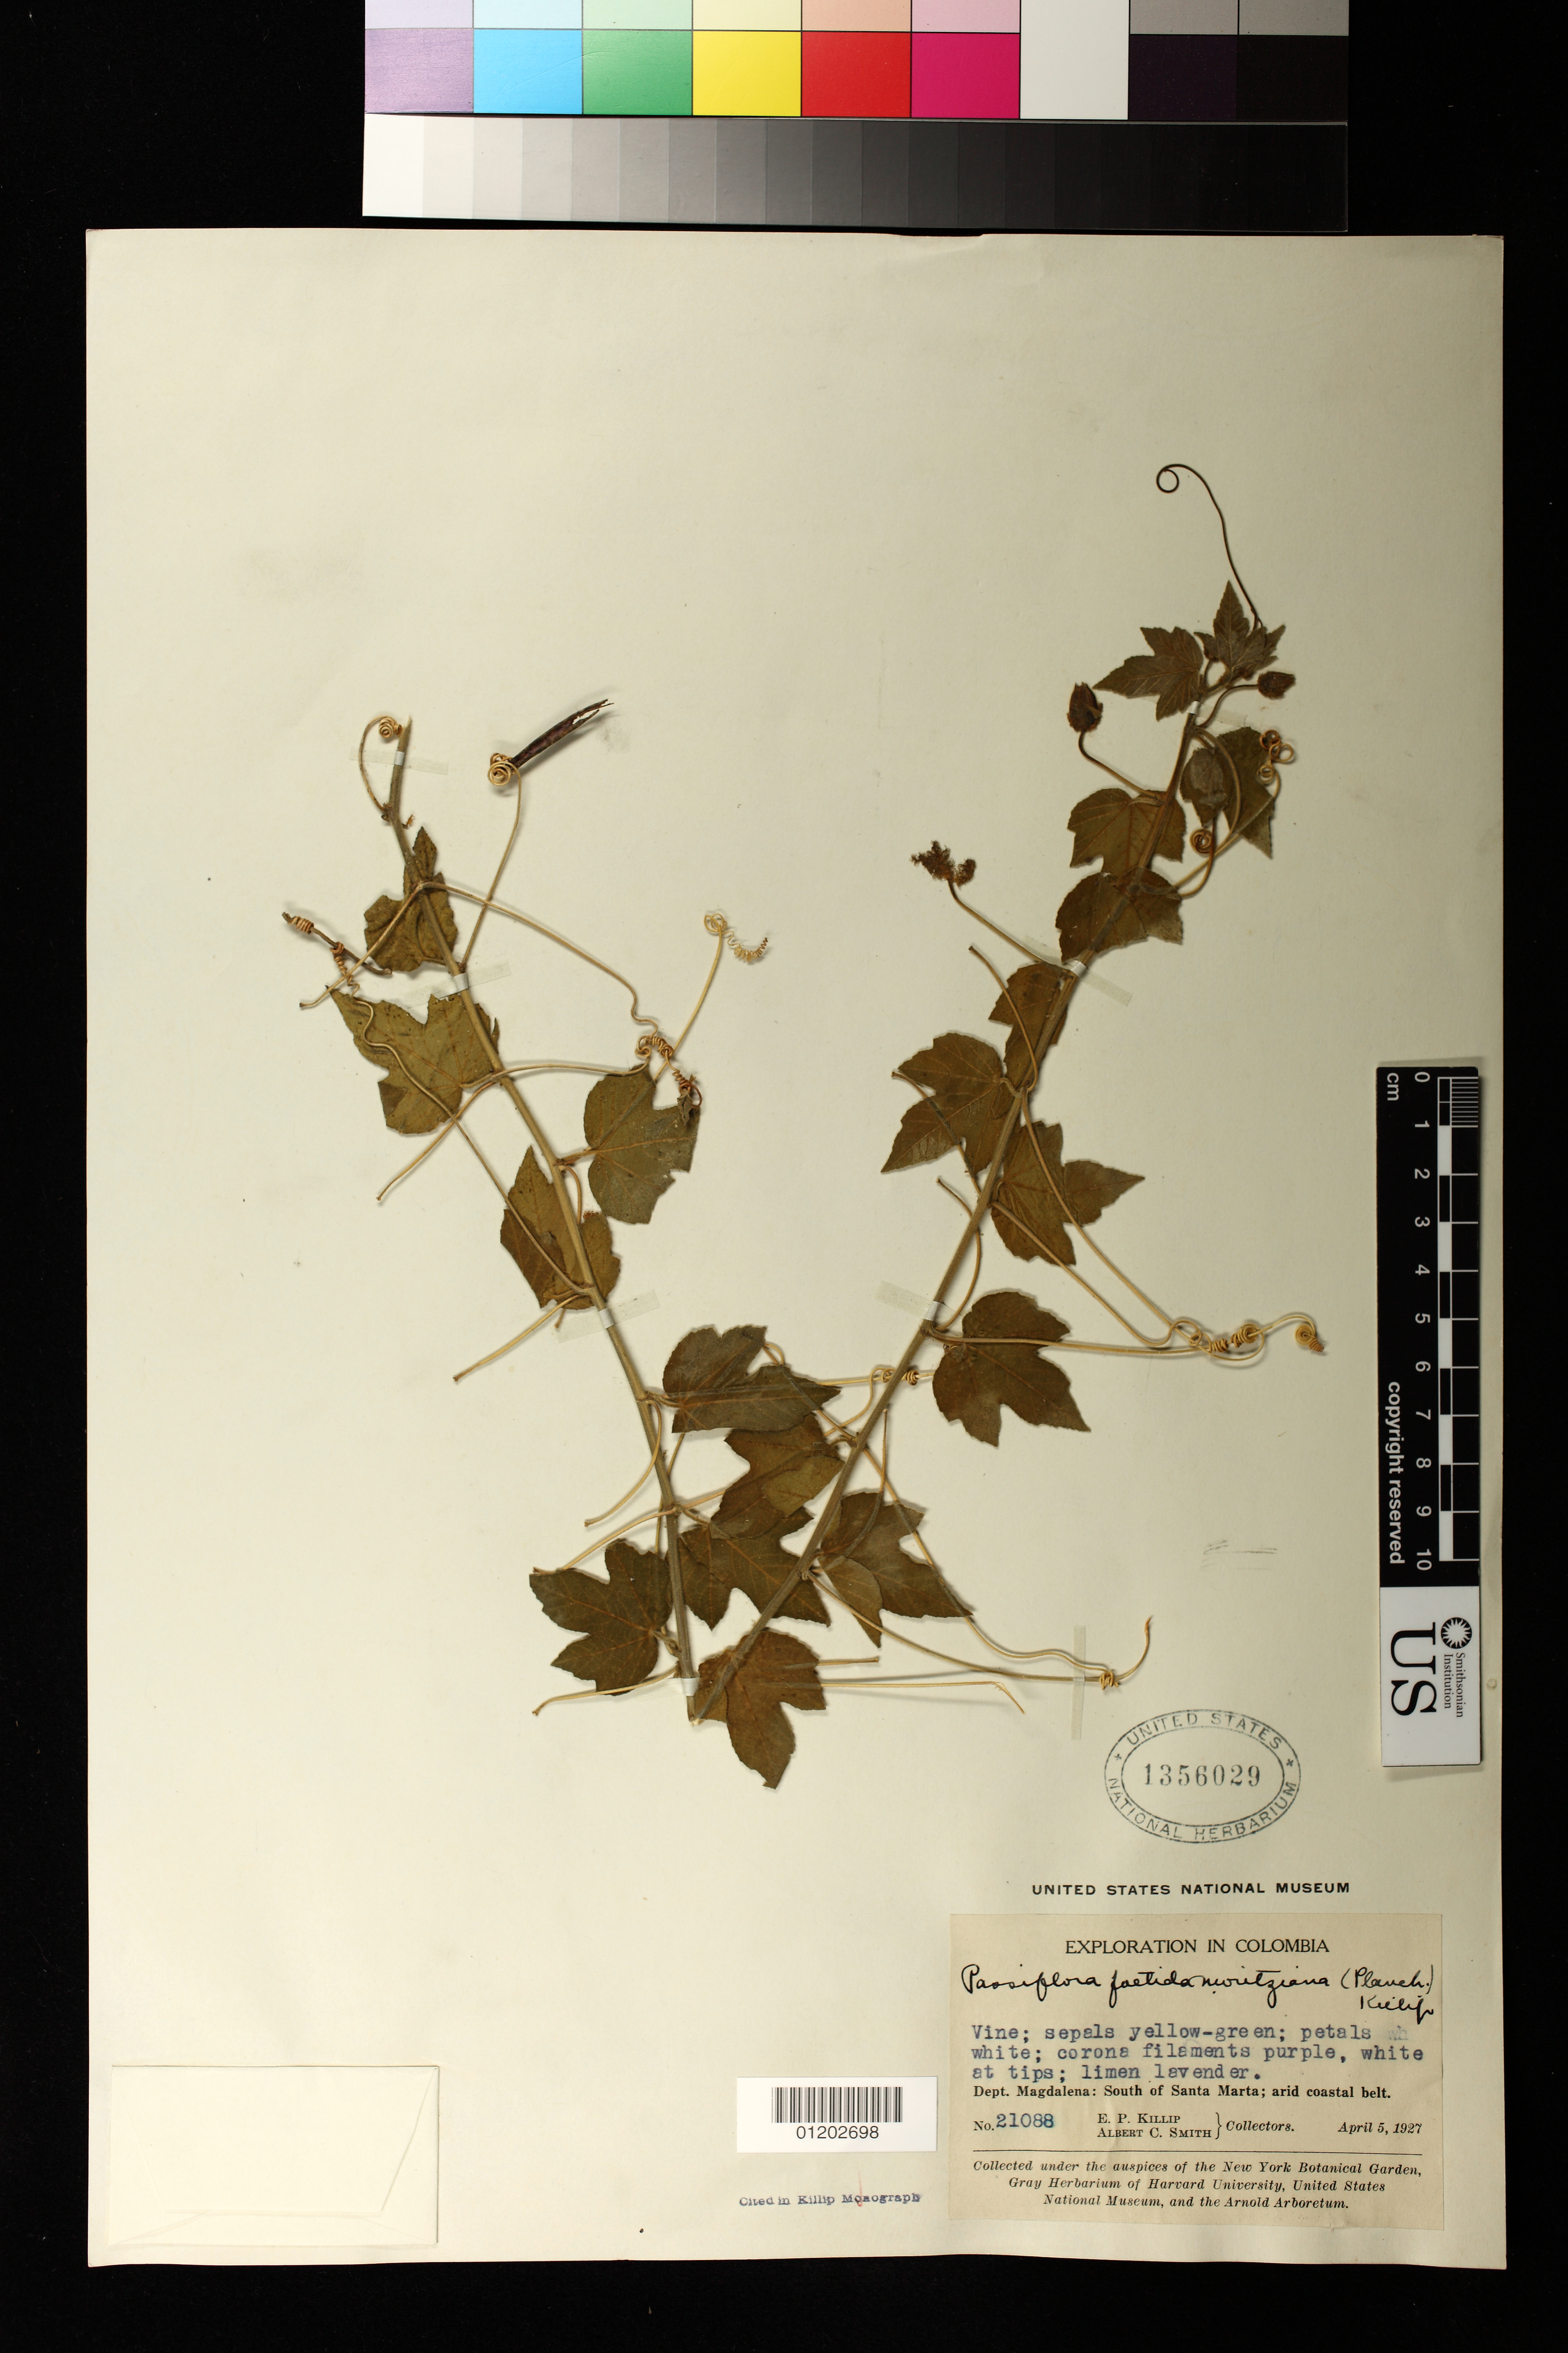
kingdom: Plantae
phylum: Tracheophyta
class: Magnoliopsida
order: Malpighiales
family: Passifloraceae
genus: Passiflora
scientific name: Passiflora moritziana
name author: Planch.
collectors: E. P. Killip & A. C. Smith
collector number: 21088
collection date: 1927-04-05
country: Colombia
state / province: Magdalena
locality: South of Santa Marta; arid coastal belt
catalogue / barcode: US 1356029